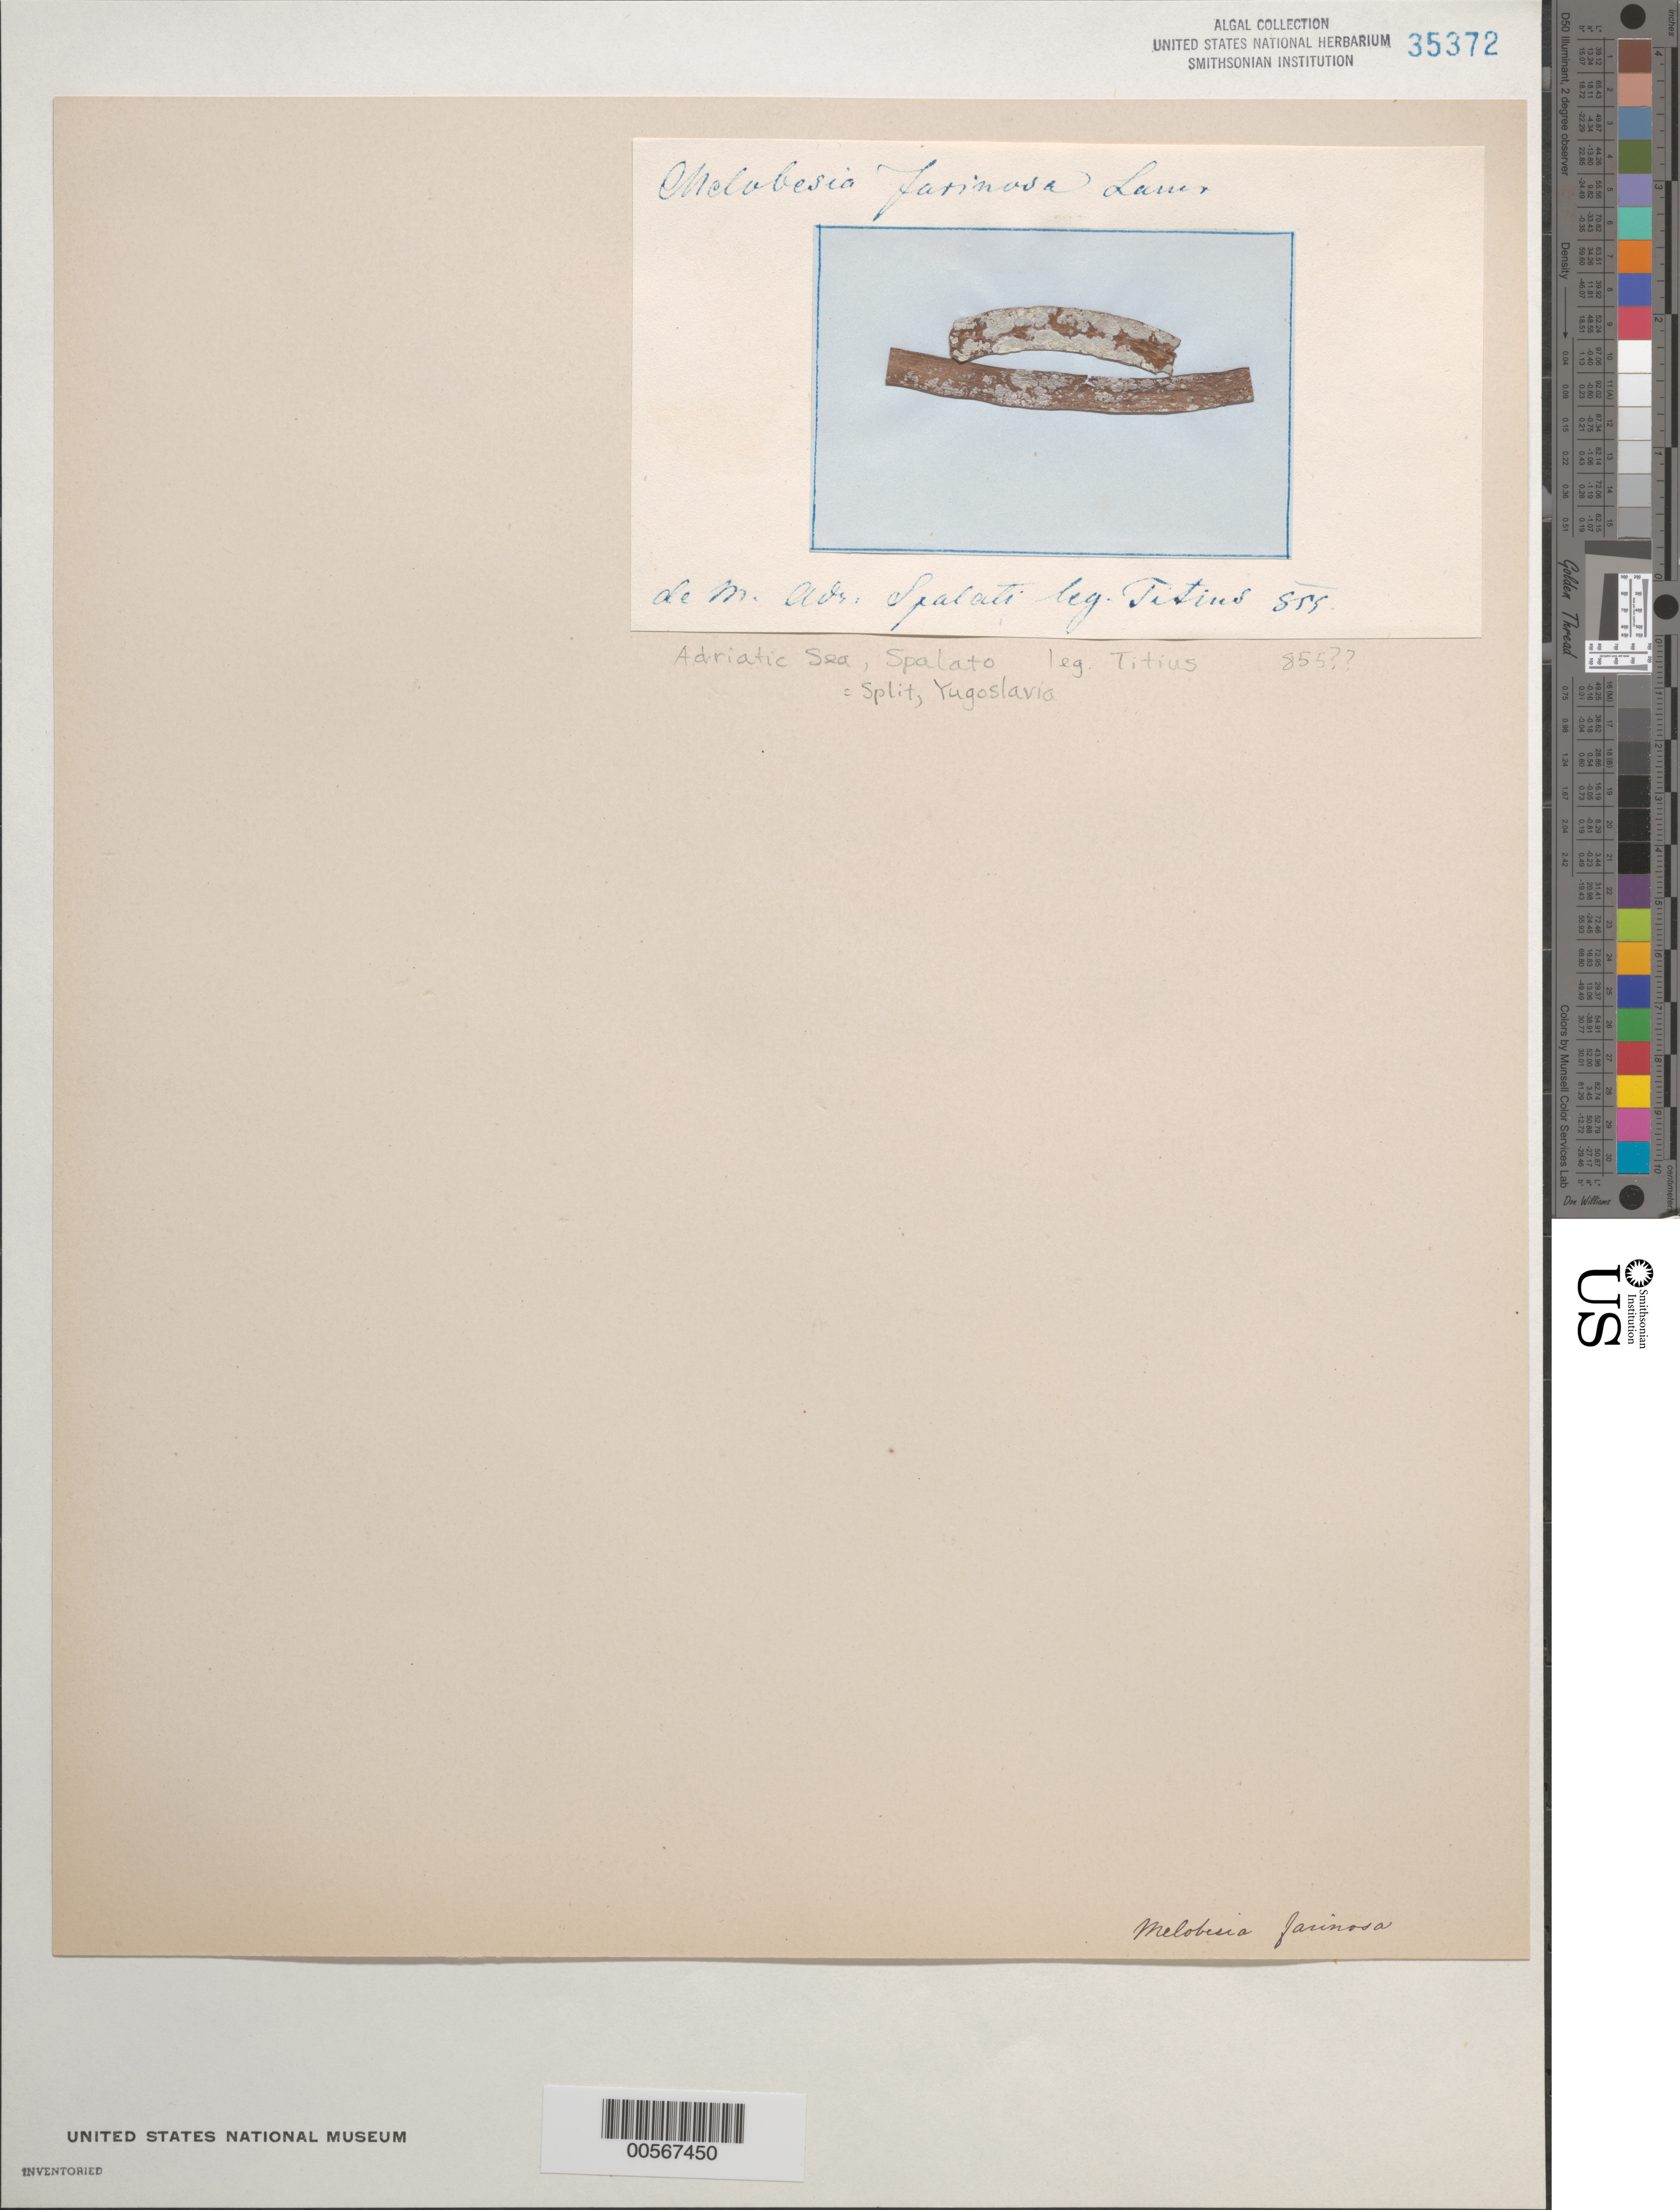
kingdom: Plantae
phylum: Rhodophyta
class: Florideophyceae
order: Corallinales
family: Hydrolithaceae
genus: Hydrolithon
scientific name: Hydrolithon farinosum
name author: (J.V.Lamouroux) Penrose & Y.M. Chamb.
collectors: P. Titius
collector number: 855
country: Croatia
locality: Adriatic Sea (M. adr.), Split (Spalato)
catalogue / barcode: US 35372